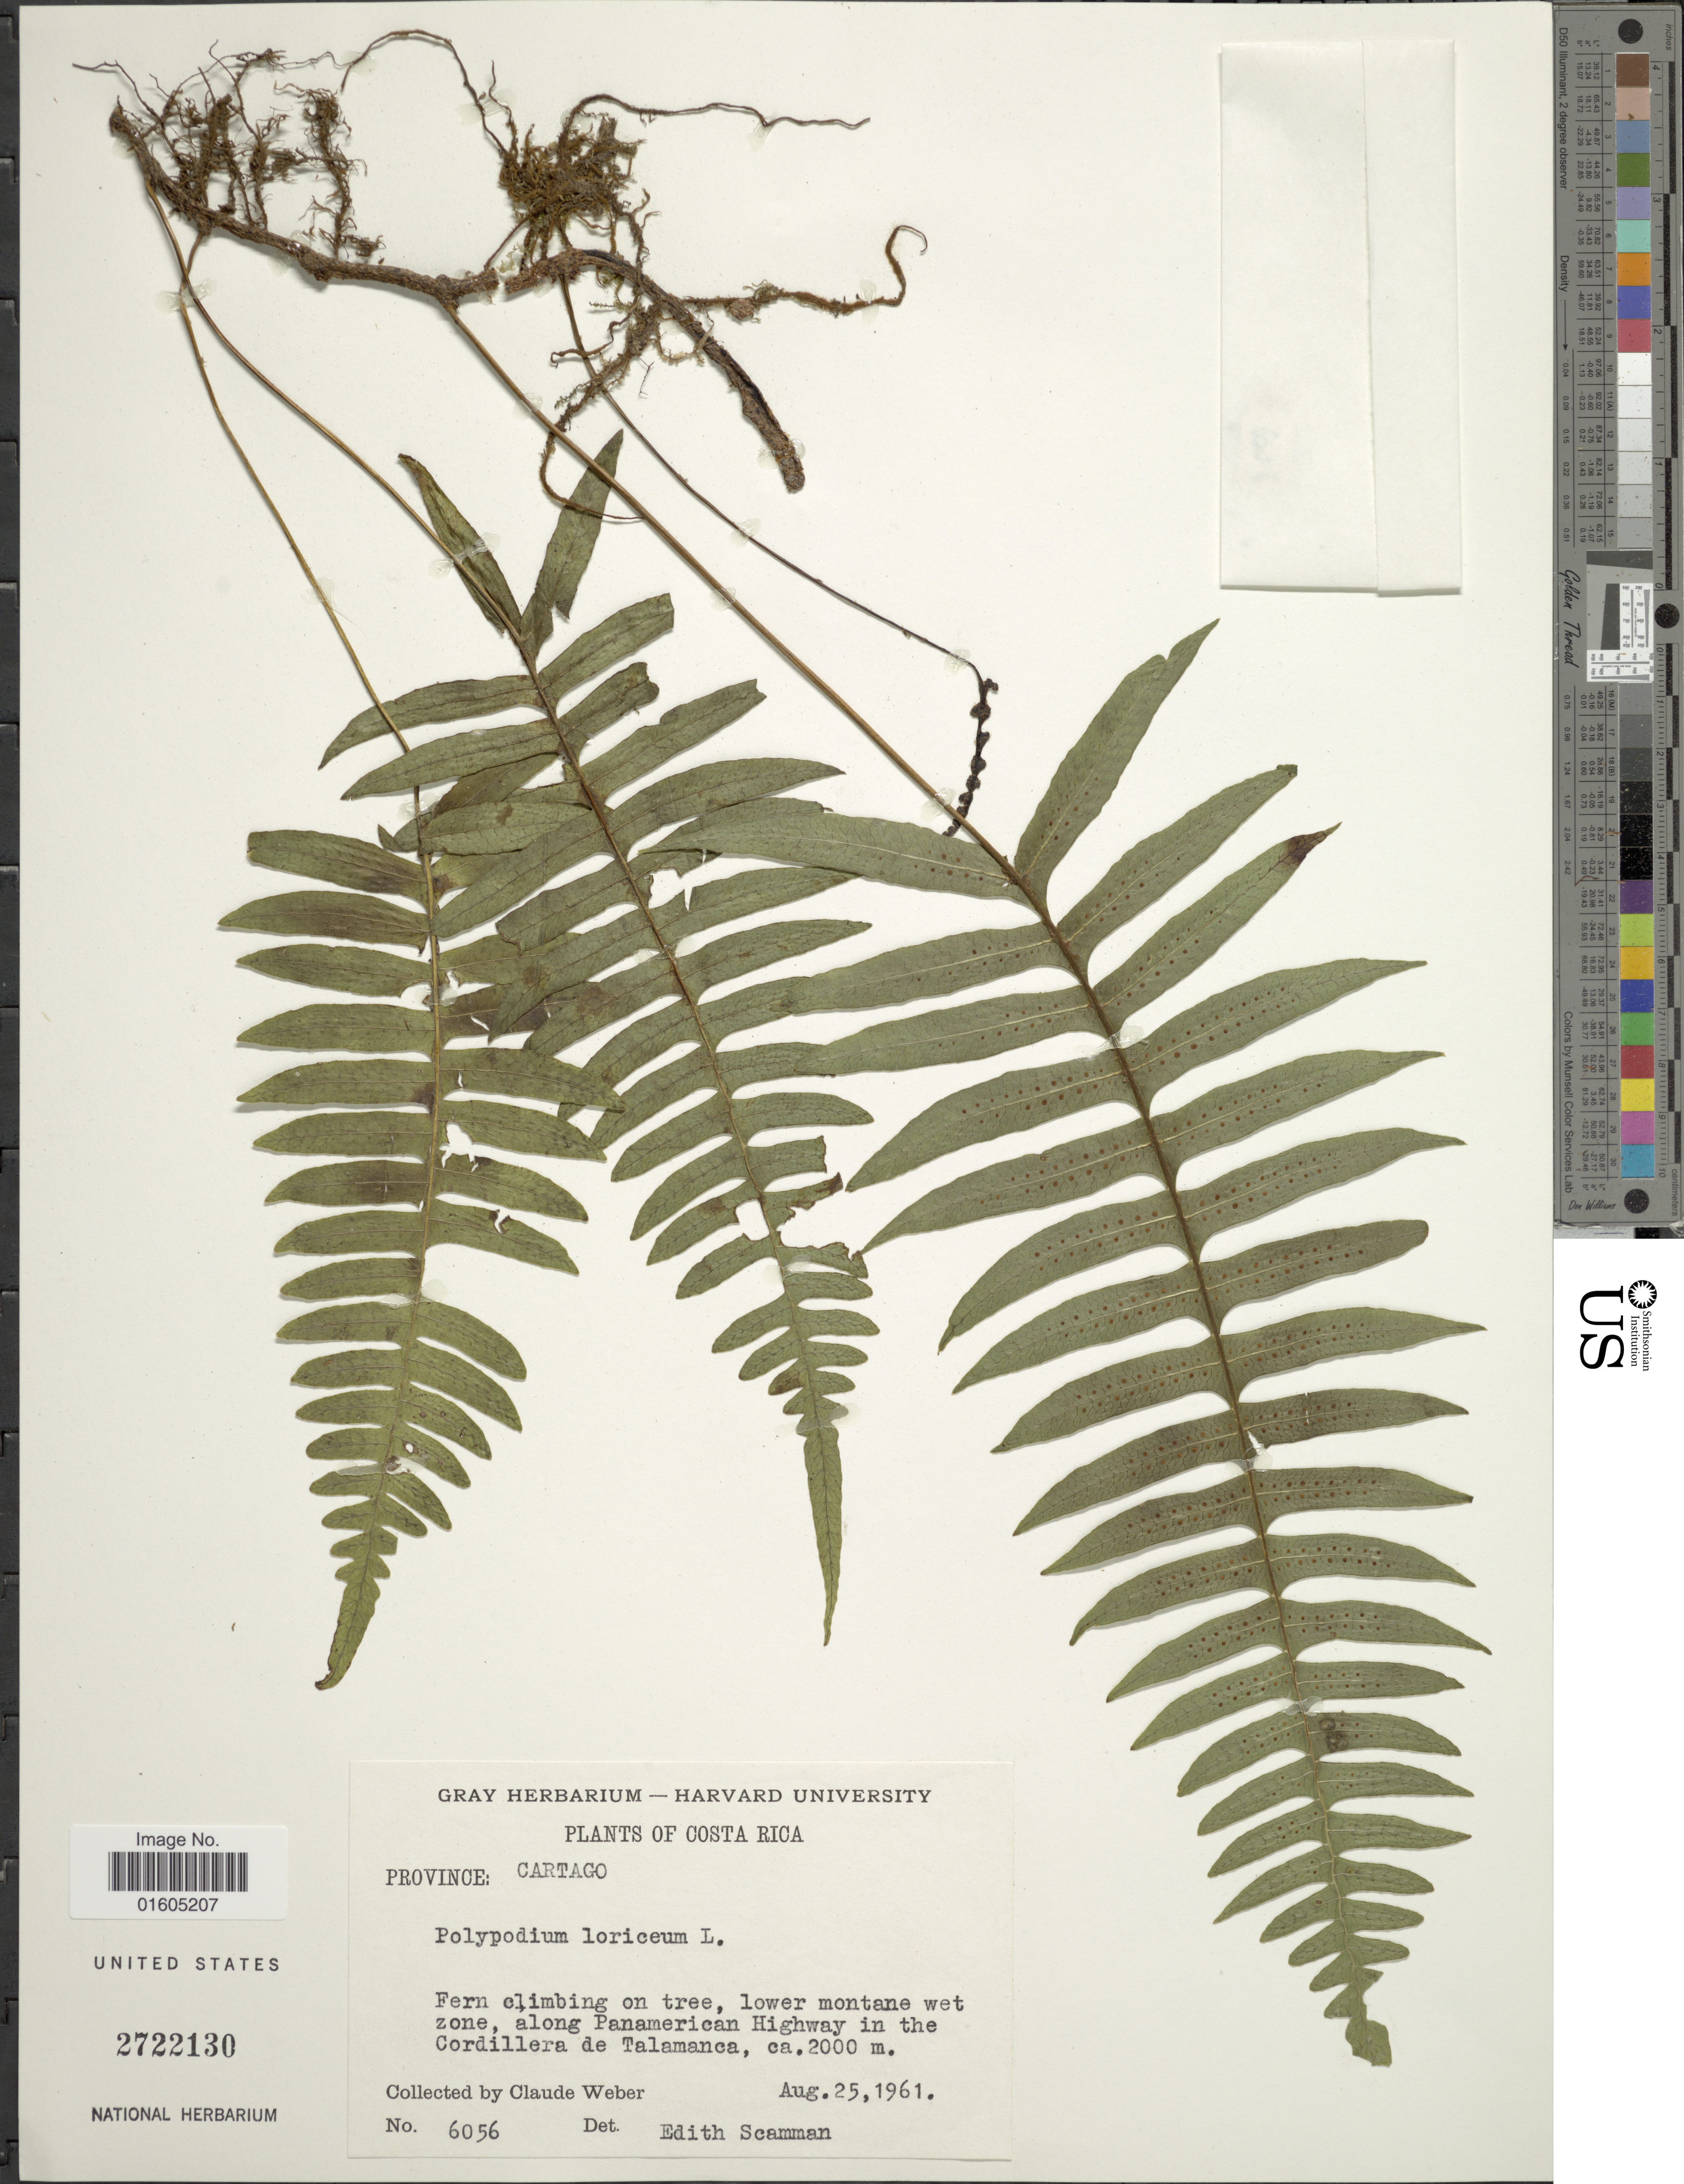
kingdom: Plantae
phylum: Tracheophyta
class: Polypodiopsida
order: Polypodiales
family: Polypodiaceae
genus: Serpocaulon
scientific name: Serpocaulon loriceum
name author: (L.) A.R. Sm.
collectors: C. Weber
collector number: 6056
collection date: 1961-08-25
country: Costa Rica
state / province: Cartago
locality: Costa Rica. Province: Cartago, lower montane wet zone, along Panamerican Highway in the Cordillera de Talamanca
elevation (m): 2000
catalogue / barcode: US 2722130